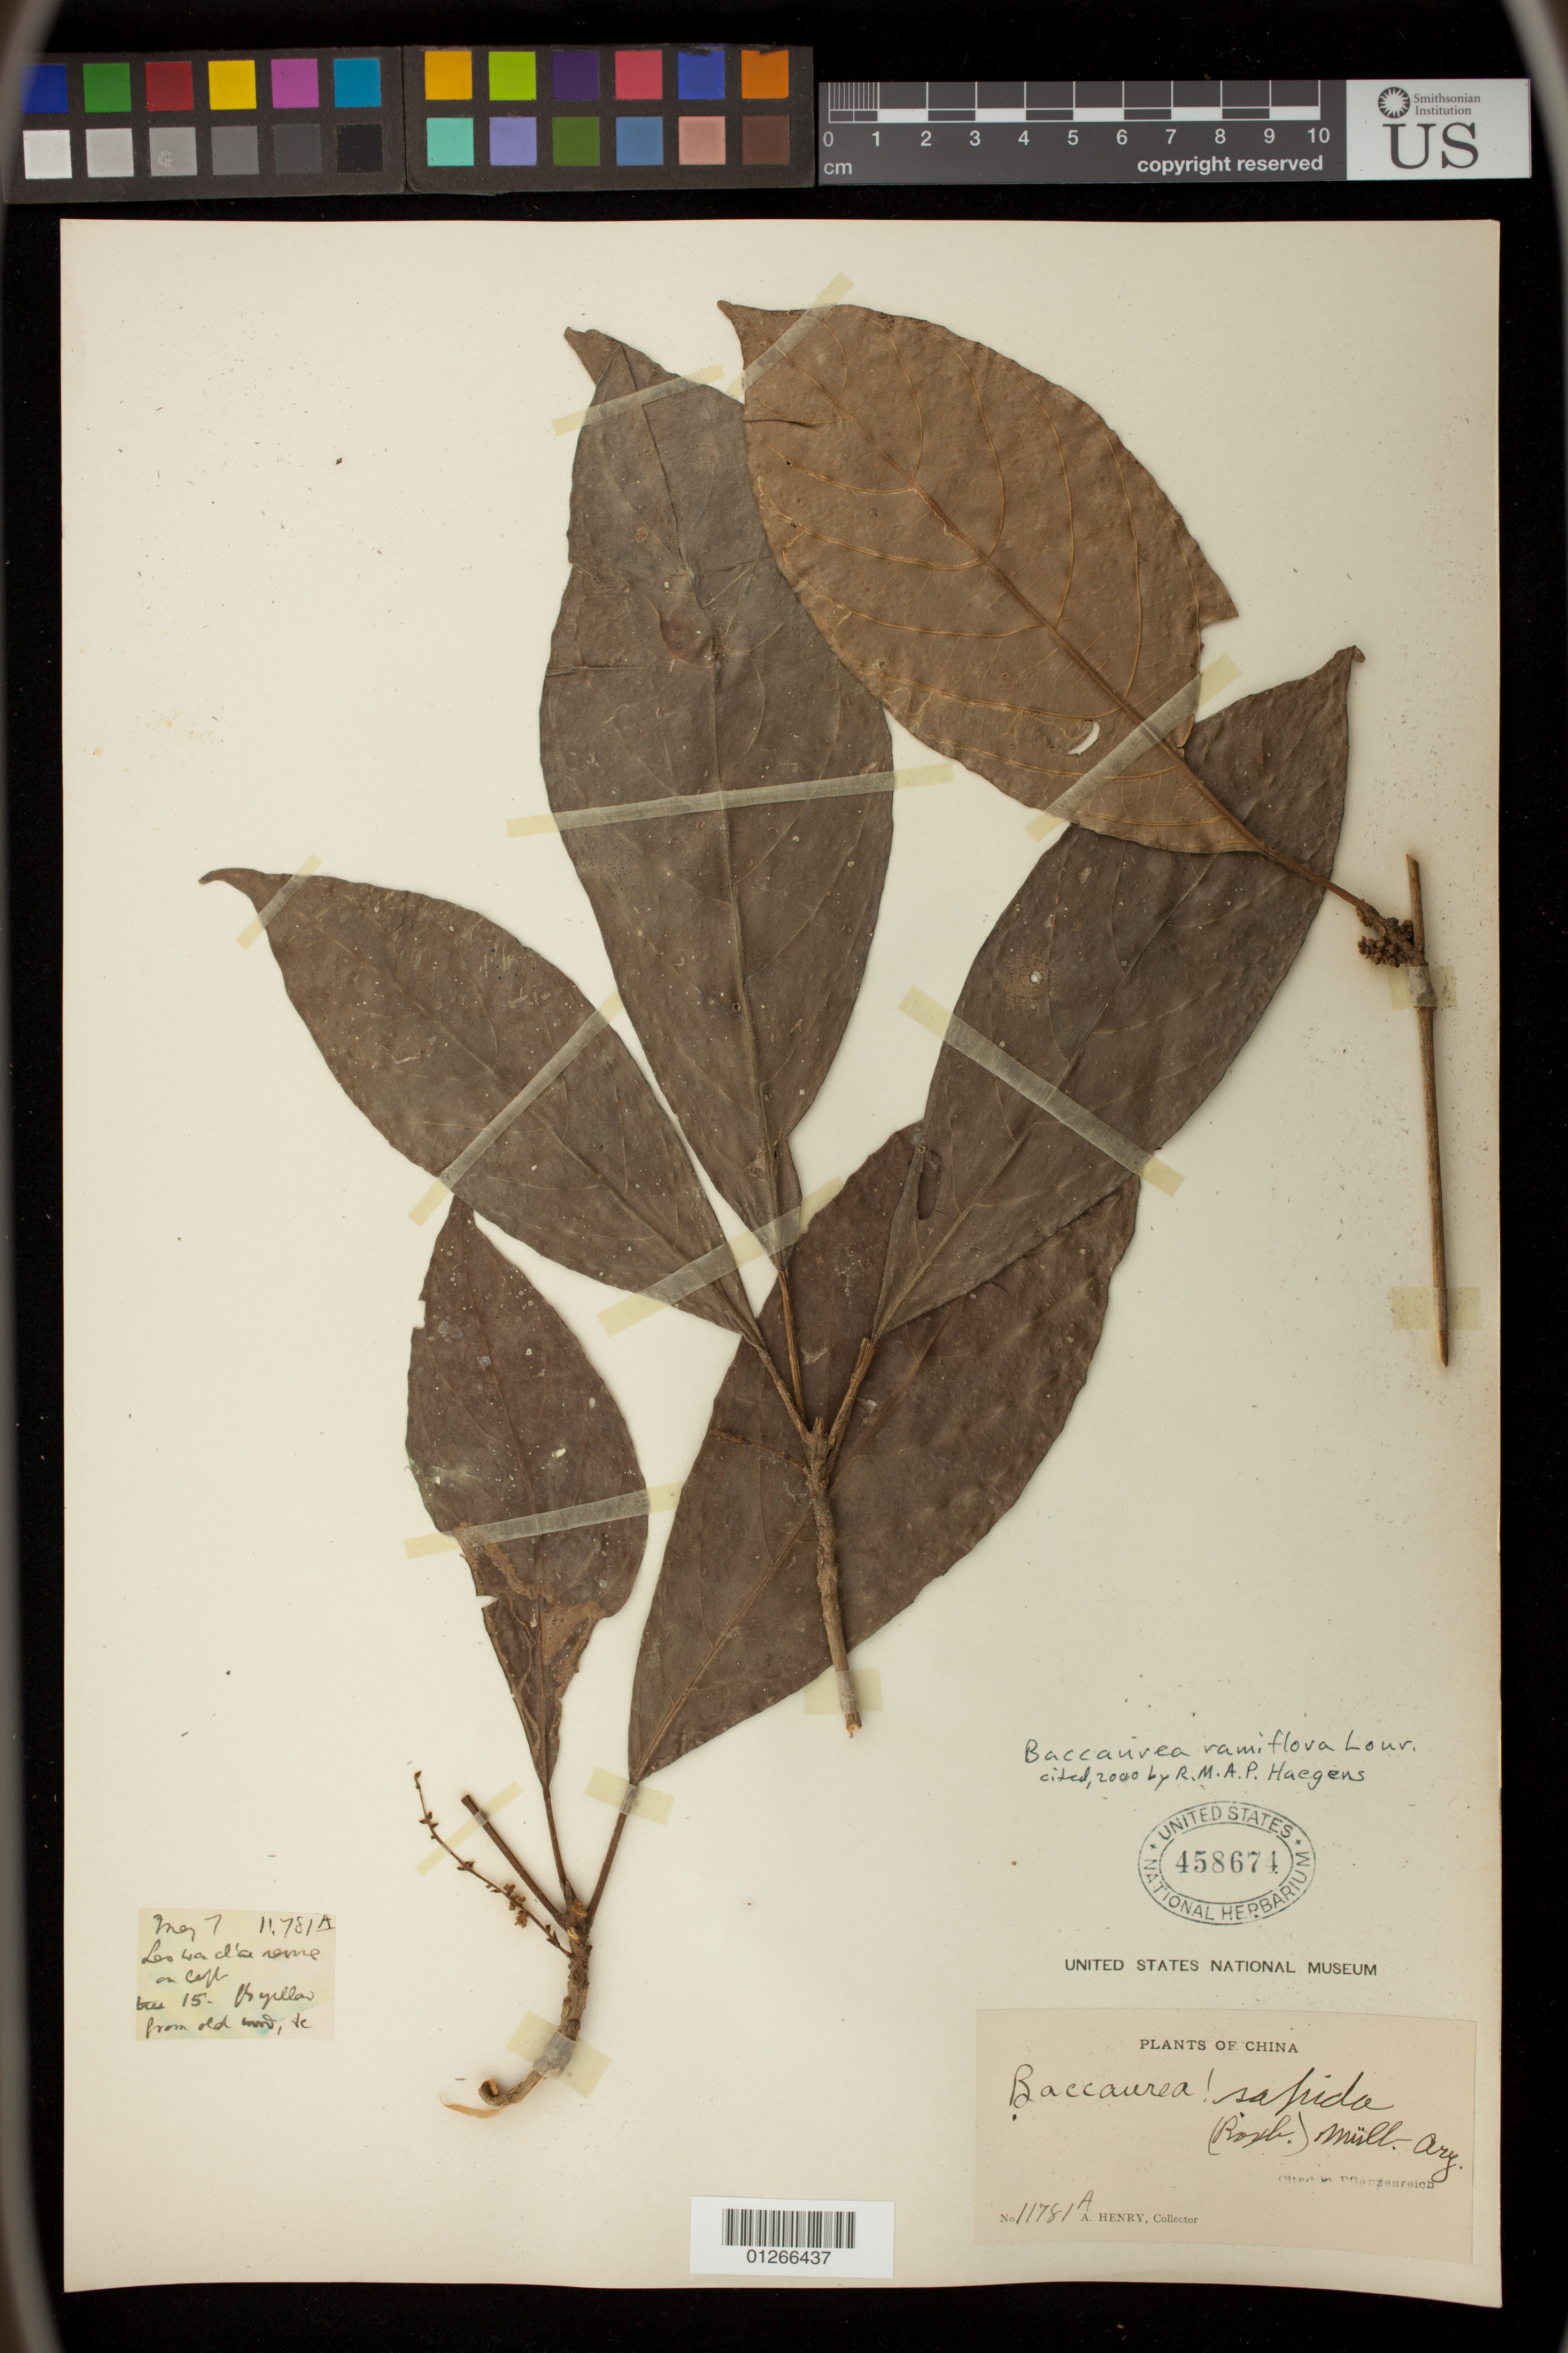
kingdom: Plantae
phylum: Tracheophyta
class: Magnoliopsida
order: Malpighiales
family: Phyllanthaceae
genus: Baccaurea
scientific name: Baccaurea ramiflora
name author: Lour.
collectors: A. Henry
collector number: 11781 A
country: China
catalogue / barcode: US 458674